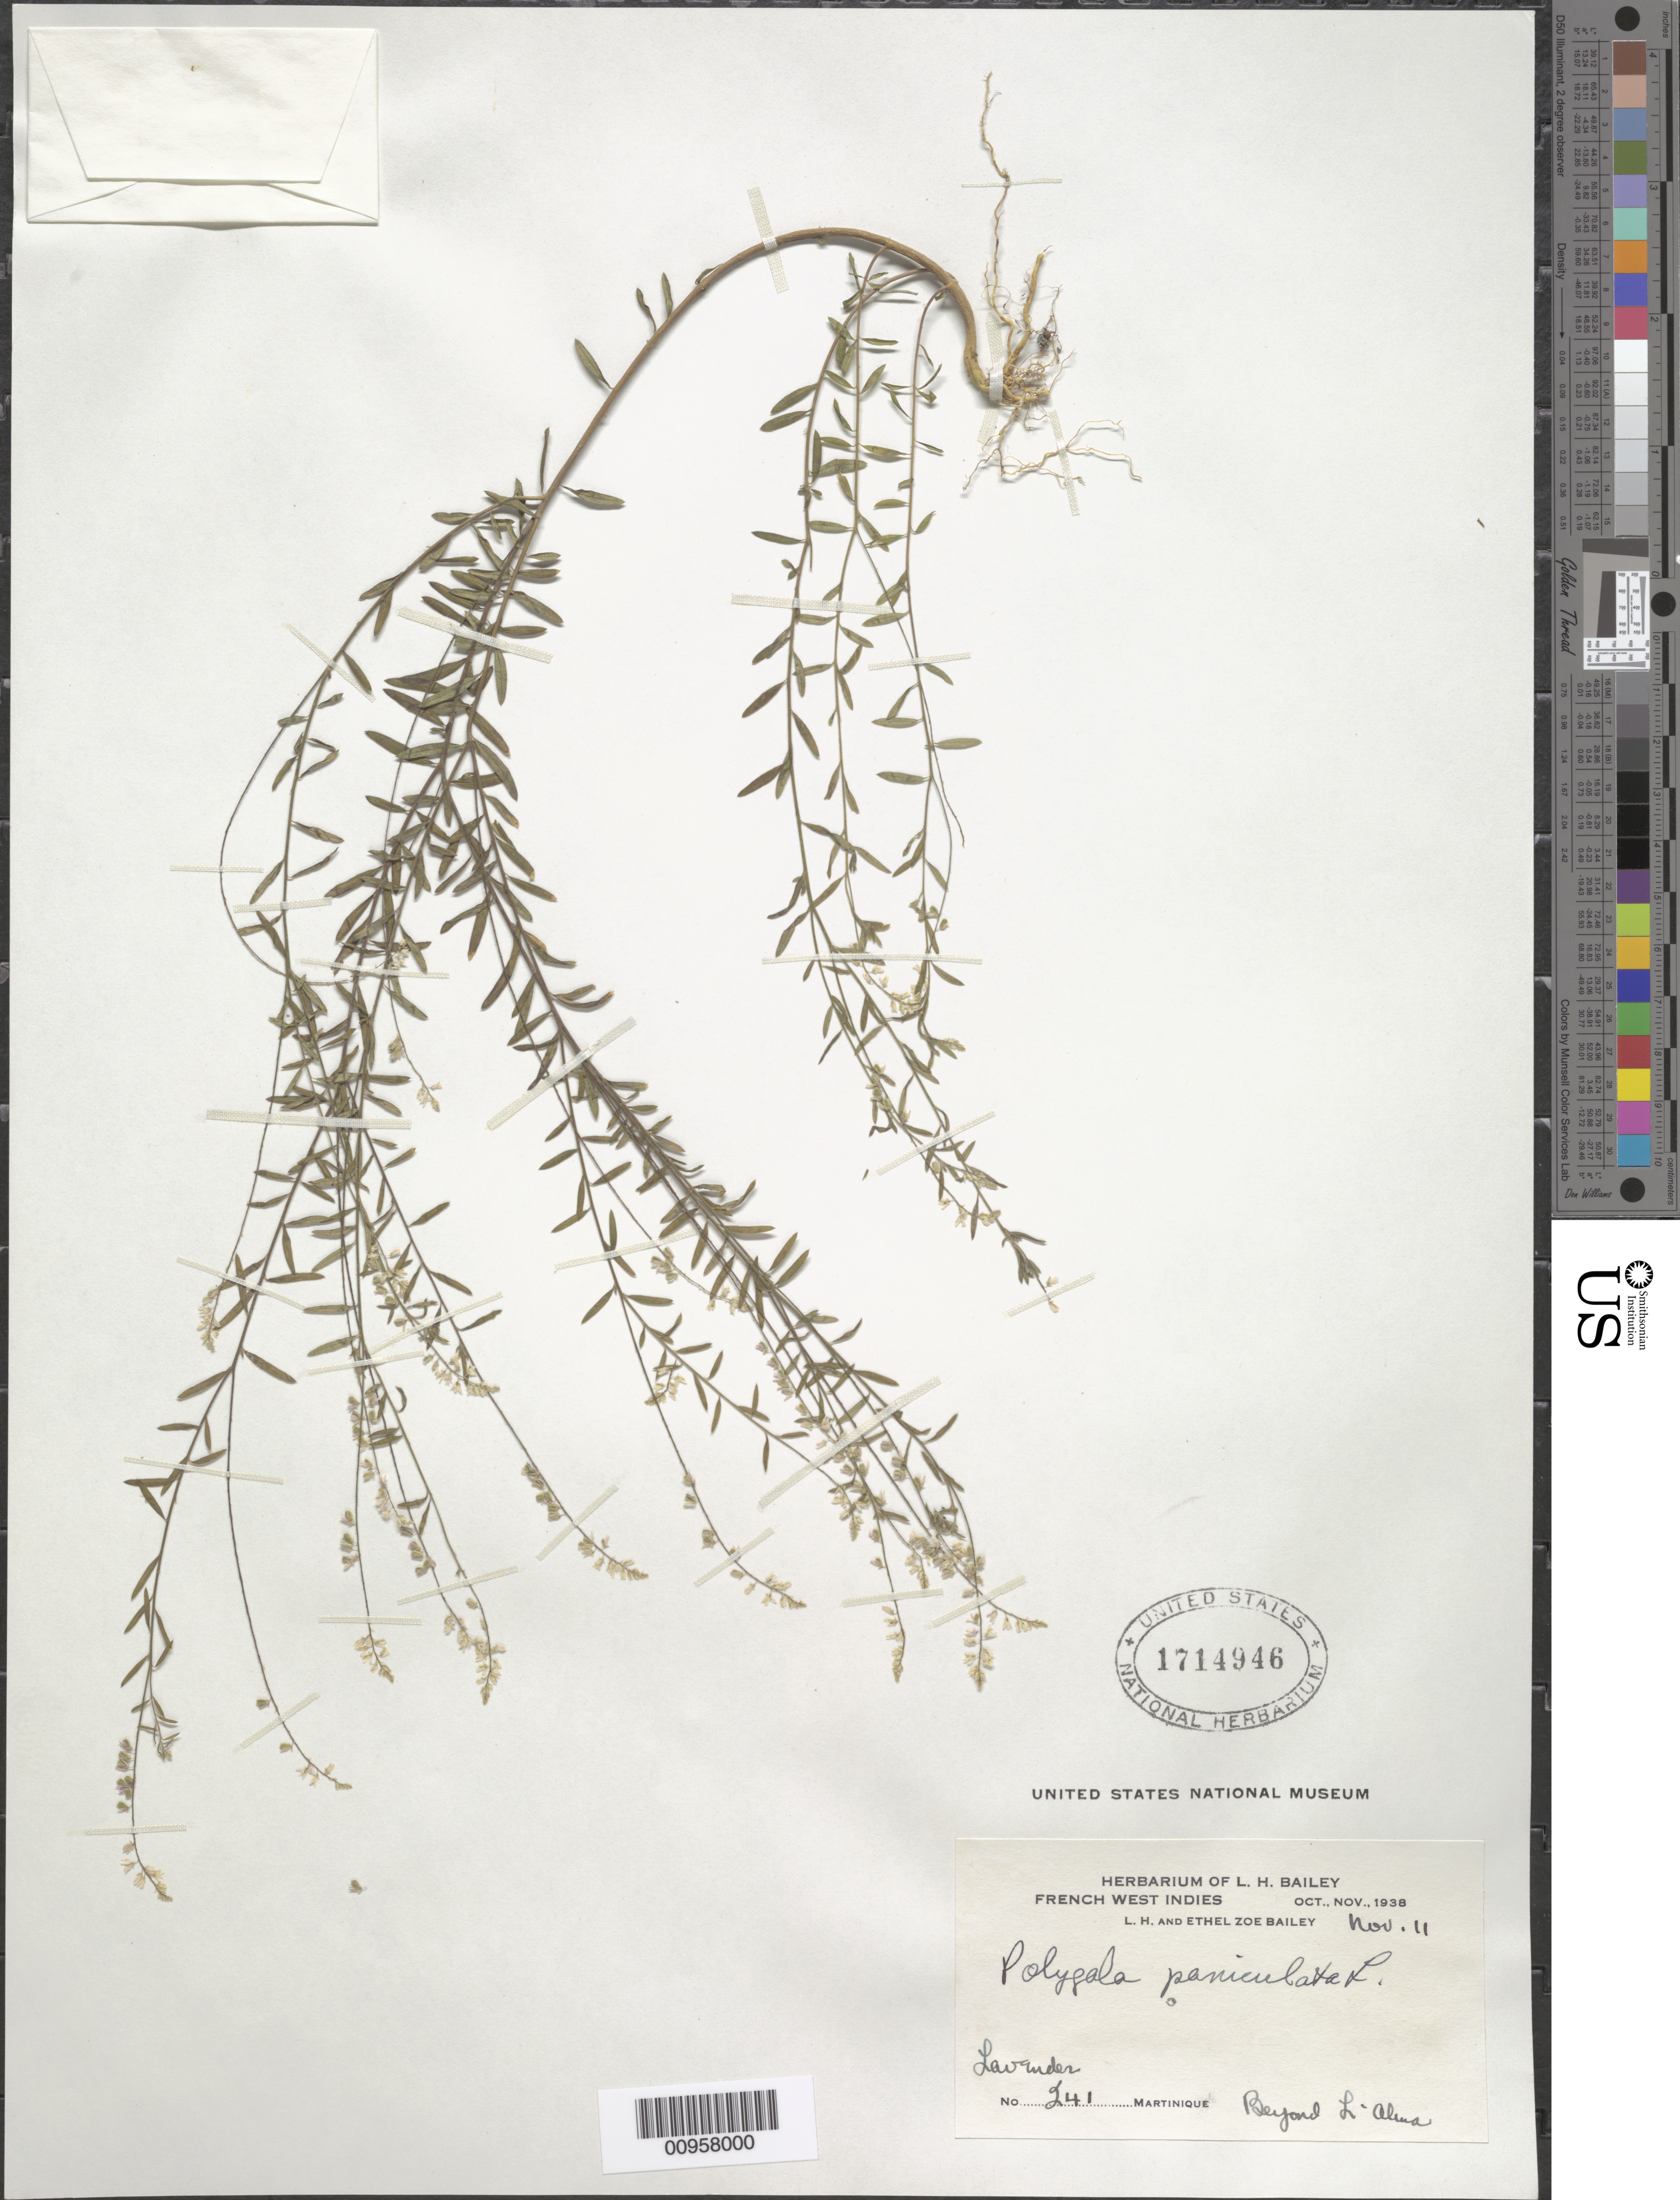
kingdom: Plantae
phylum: Tracheophyta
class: Magnoliopsida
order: Fabales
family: Polygalaceae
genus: Polygala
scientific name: Polygala paniculata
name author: L.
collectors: L. H. Bailey & E. Z. Bailey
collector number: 241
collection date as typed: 11 Nov 1938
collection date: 1938-11-11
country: Martinique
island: Martinique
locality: Beyond L'Alma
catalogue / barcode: US 1714946